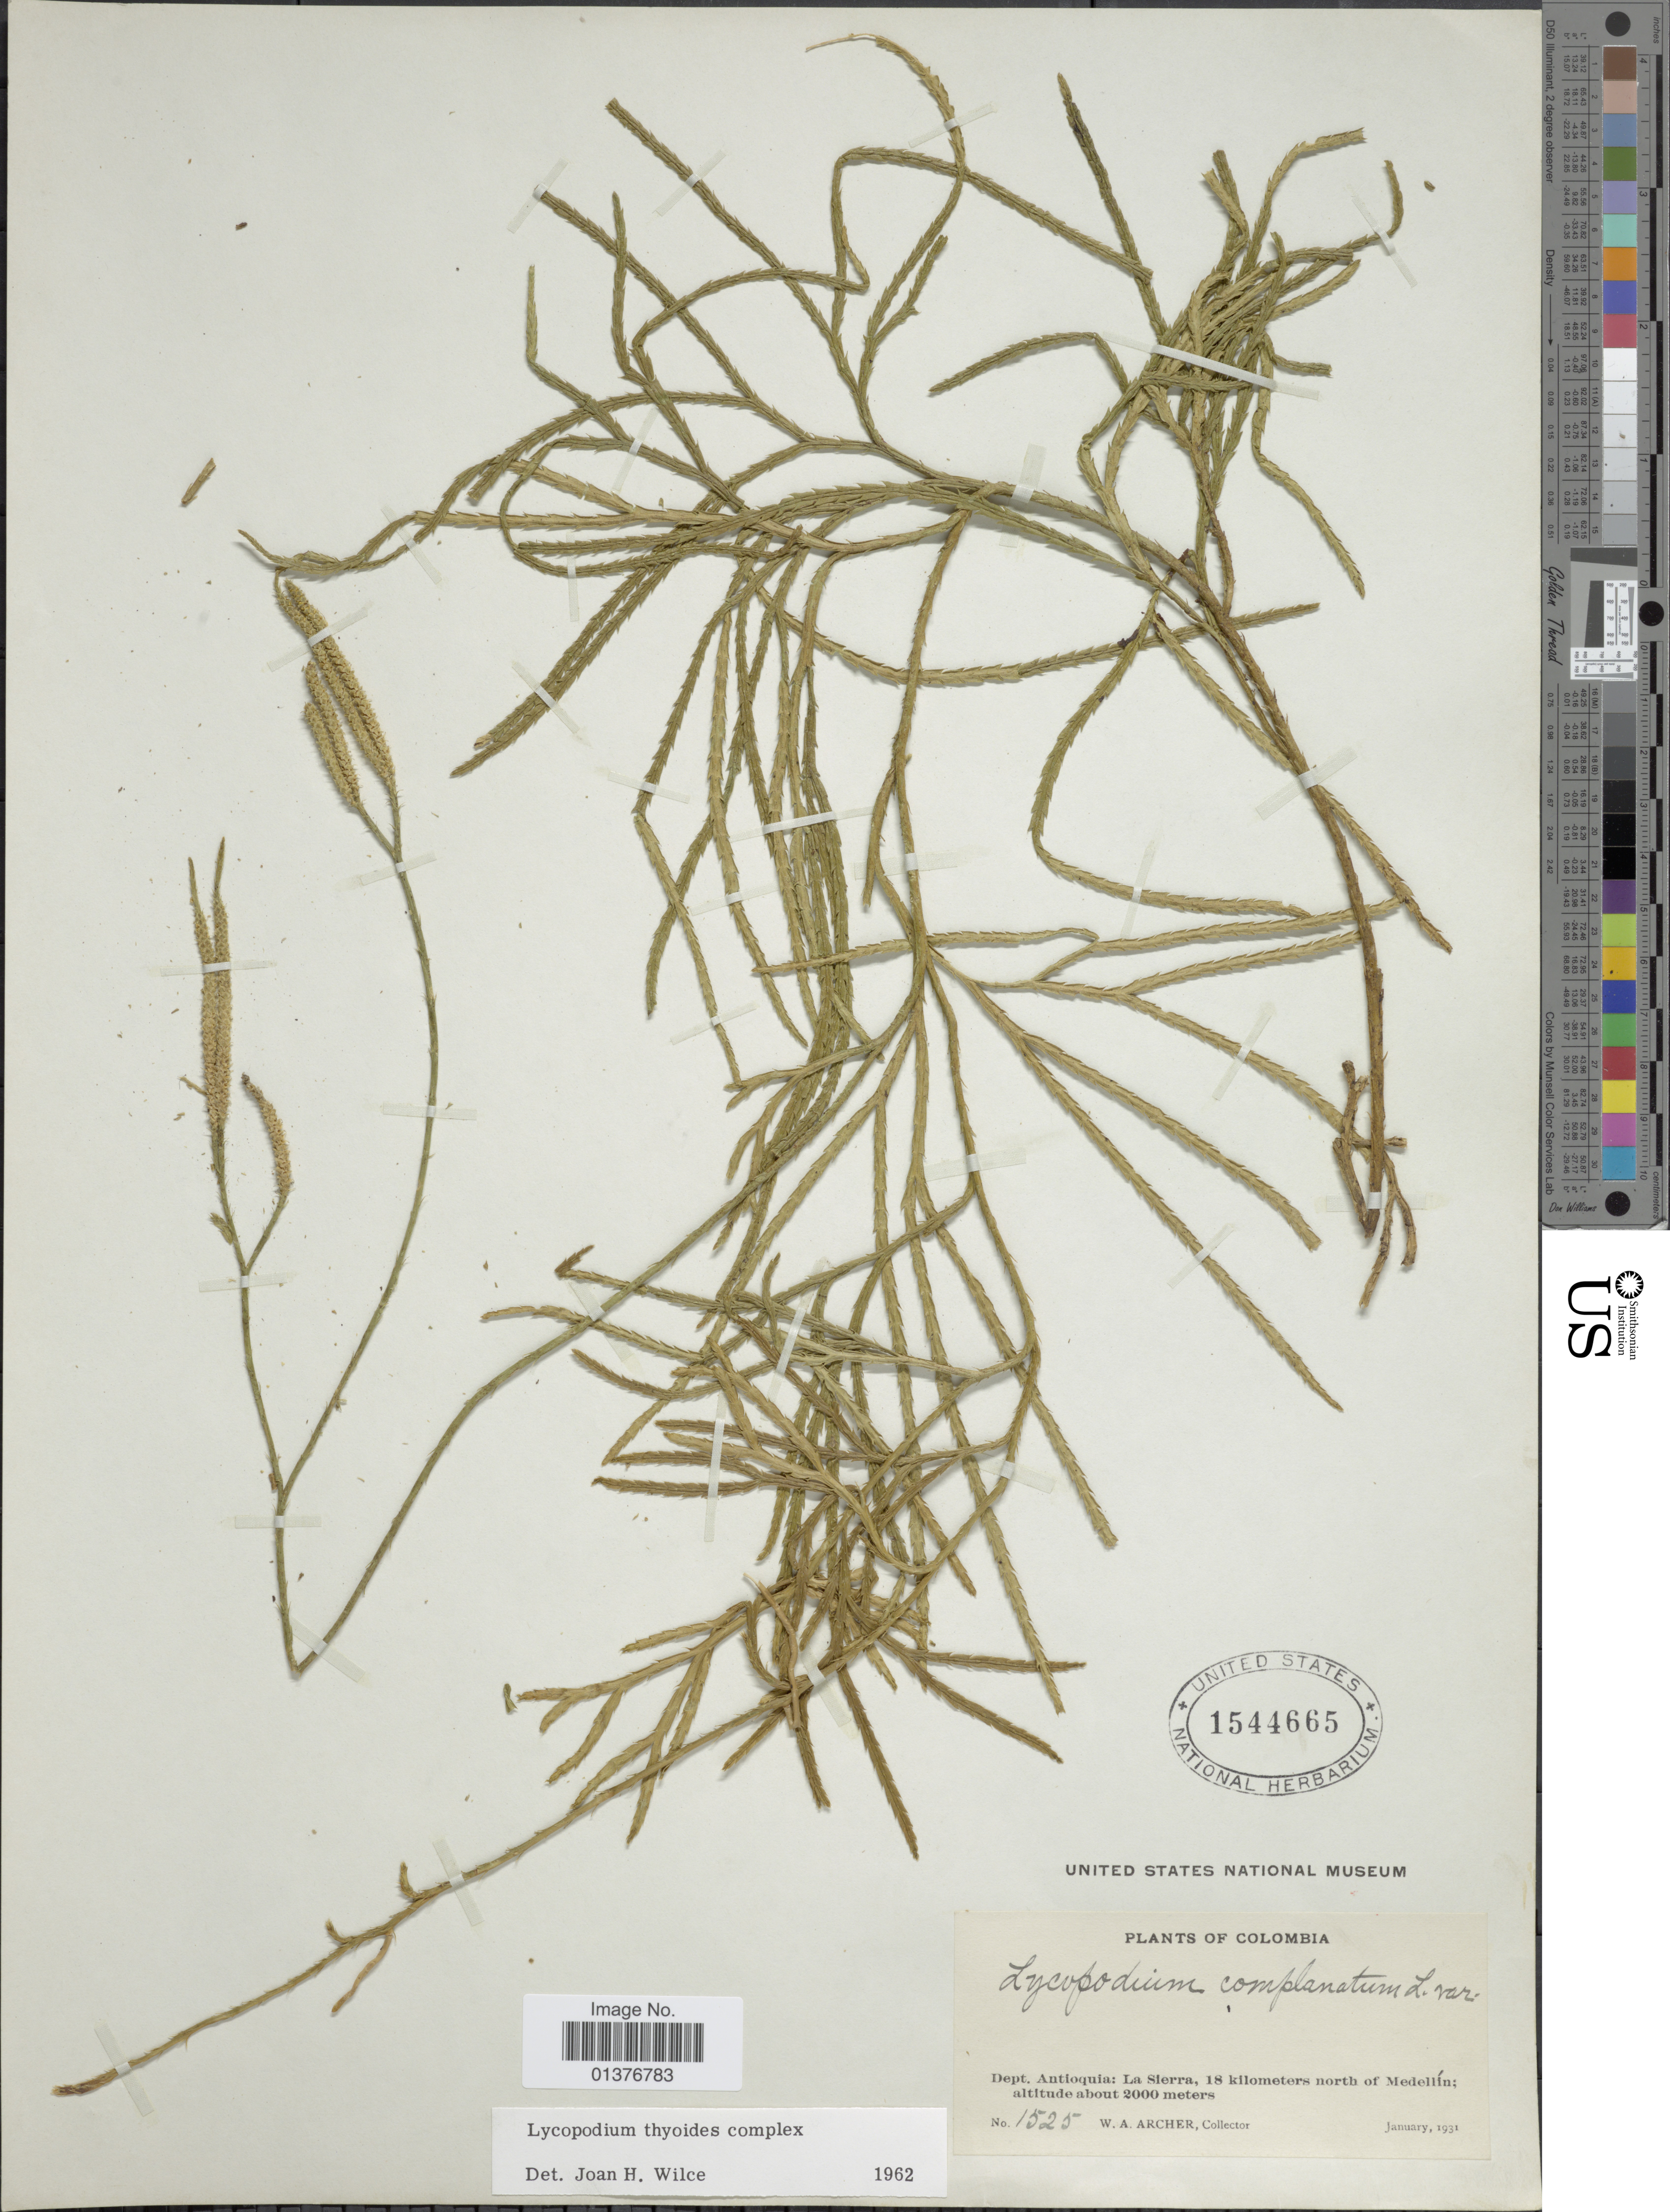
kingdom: Plantae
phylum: Tracheophyta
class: Lycopodiopsida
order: Lycopodiales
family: Lycopodiaceae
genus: Diphasiastrum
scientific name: Diphasiastrum thyoides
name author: (Humb. & Bonpl. ex Willd.) Holub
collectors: W. A. Archer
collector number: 1525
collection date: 1931-01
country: Colombia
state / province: Antioquia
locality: La Sierra , 18kilometers north of Medellín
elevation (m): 2000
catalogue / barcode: US 1544665